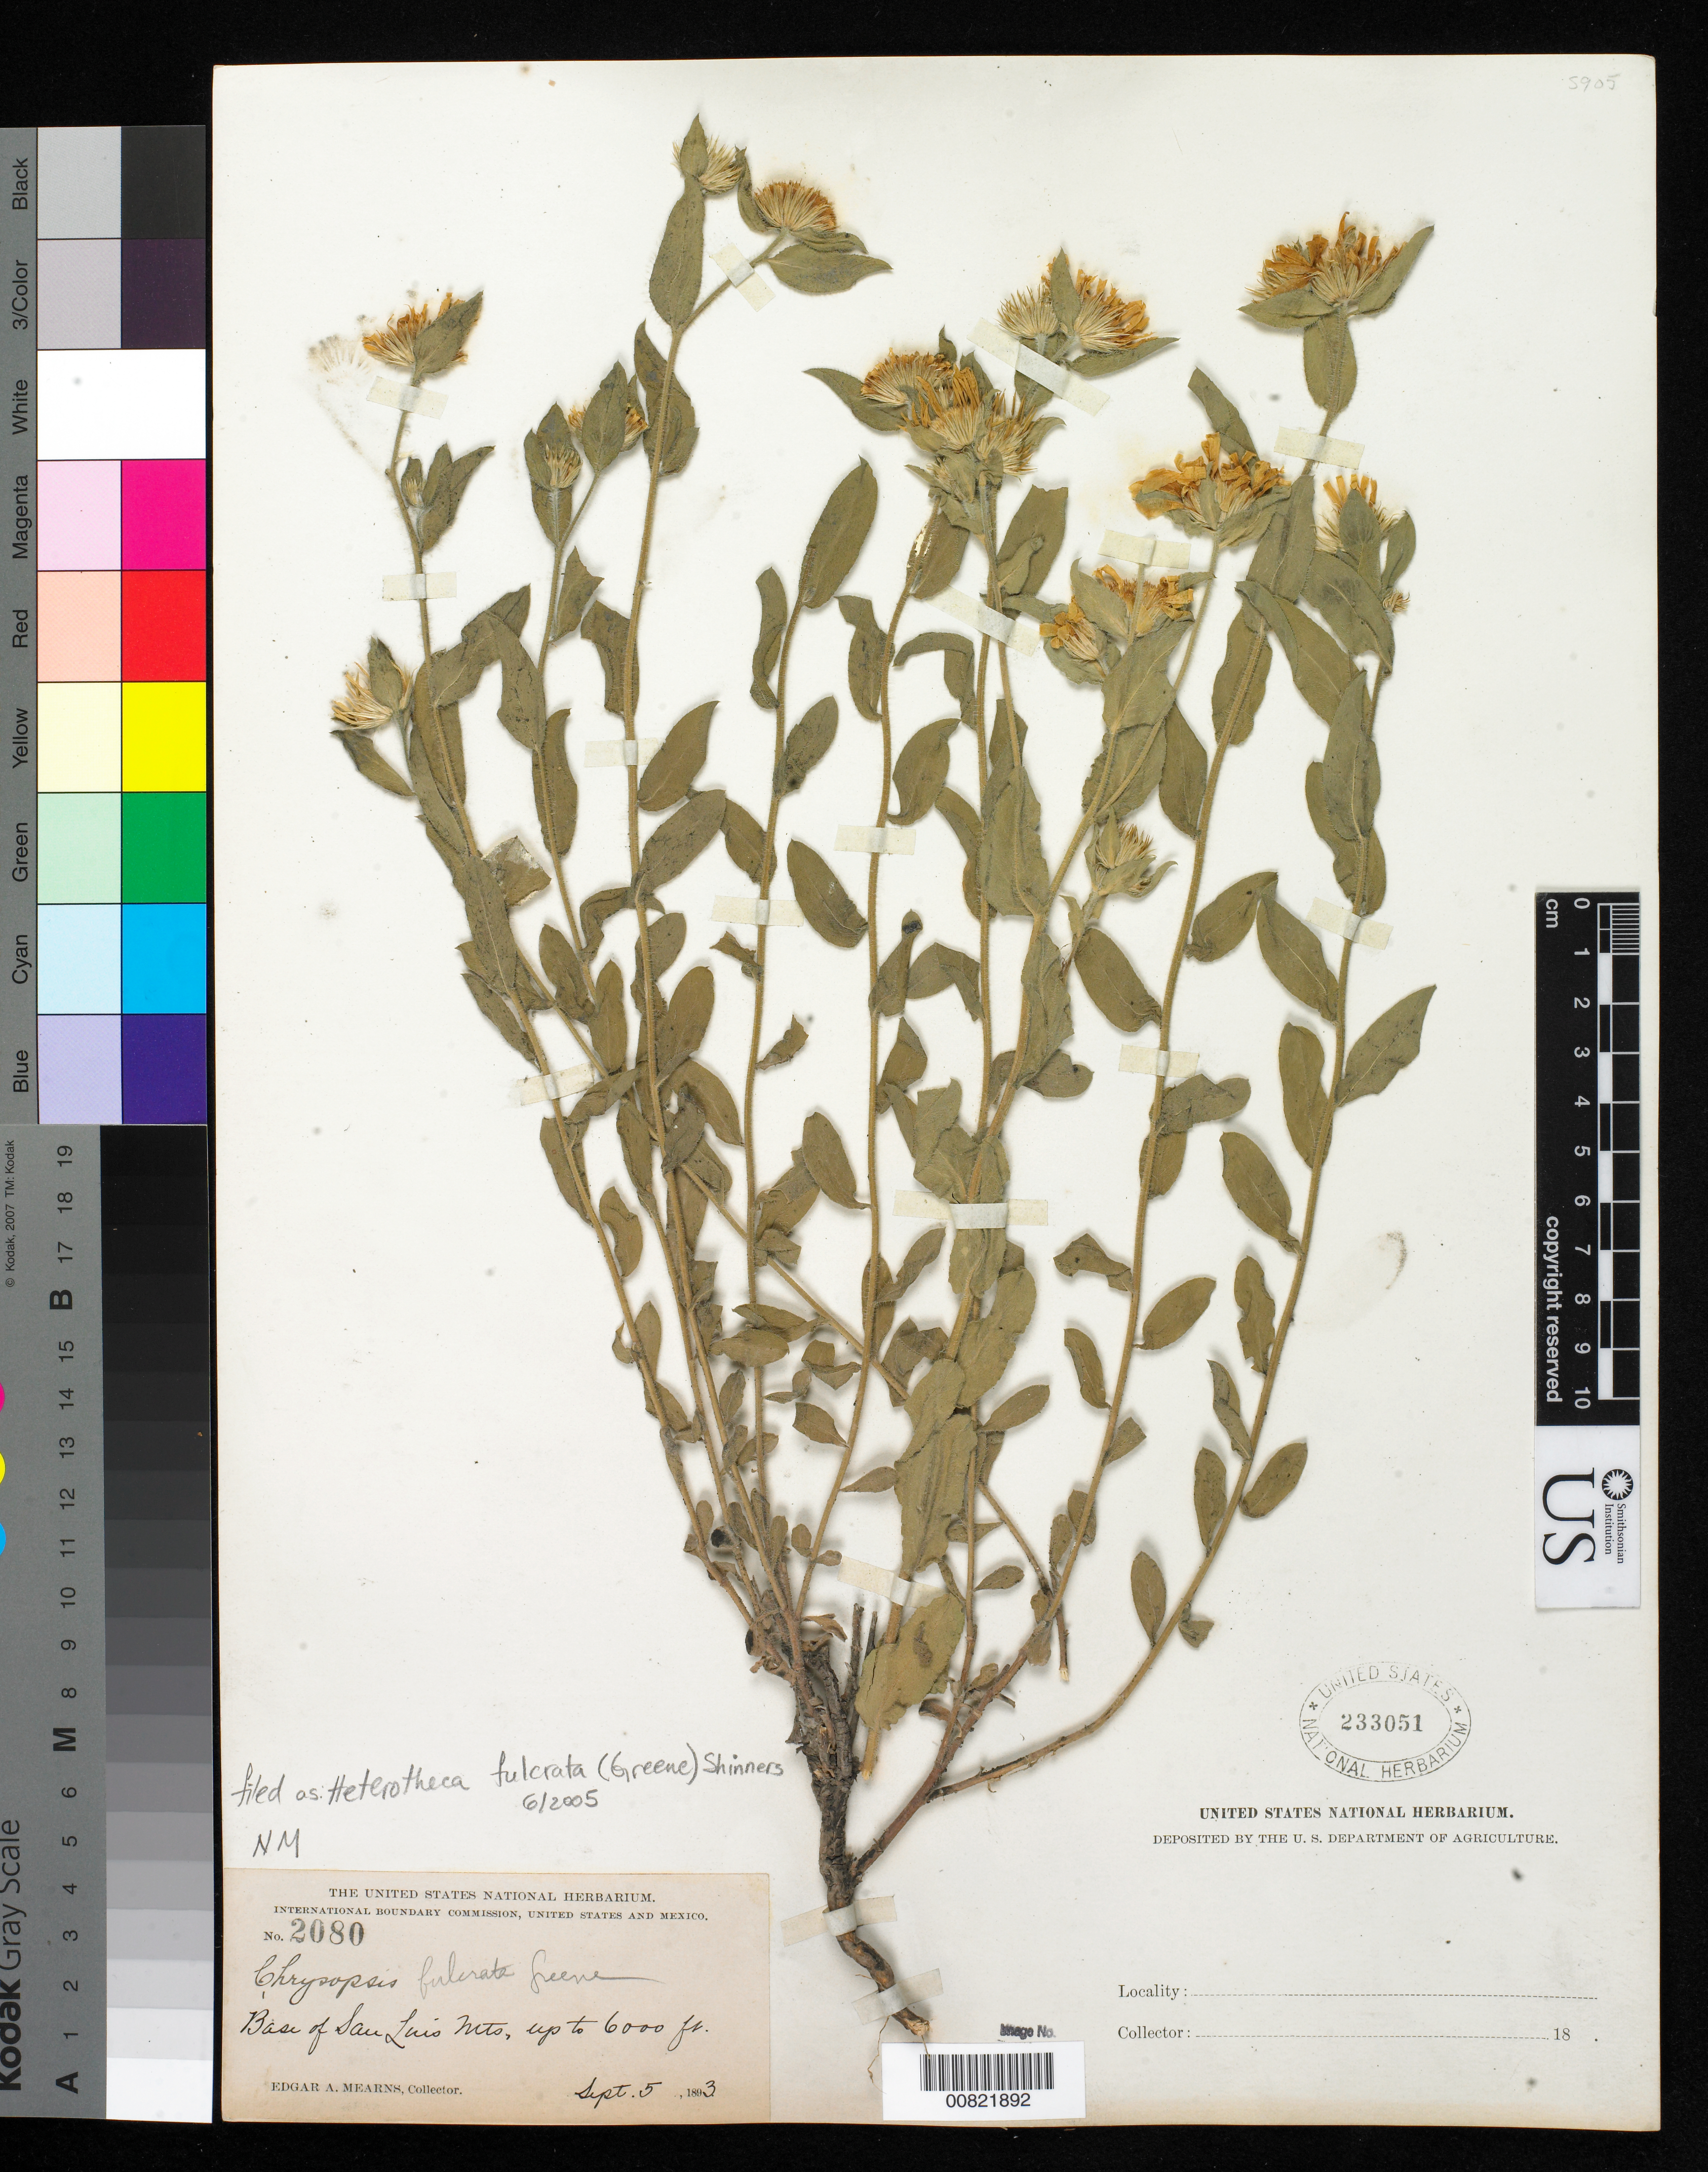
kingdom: Plantae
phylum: Tracheophyta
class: Magnoliopsida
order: Asterales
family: Asteraceae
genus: Heterotheca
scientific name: Heterotheca fulcrata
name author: (Greene) Shinners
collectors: E. A. Mearns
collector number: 2080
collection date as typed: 05 Sep 1893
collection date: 1893-09-05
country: United States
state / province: New Mexico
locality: Base of San Luis Mts.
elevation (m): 1829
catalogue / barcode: US 233051